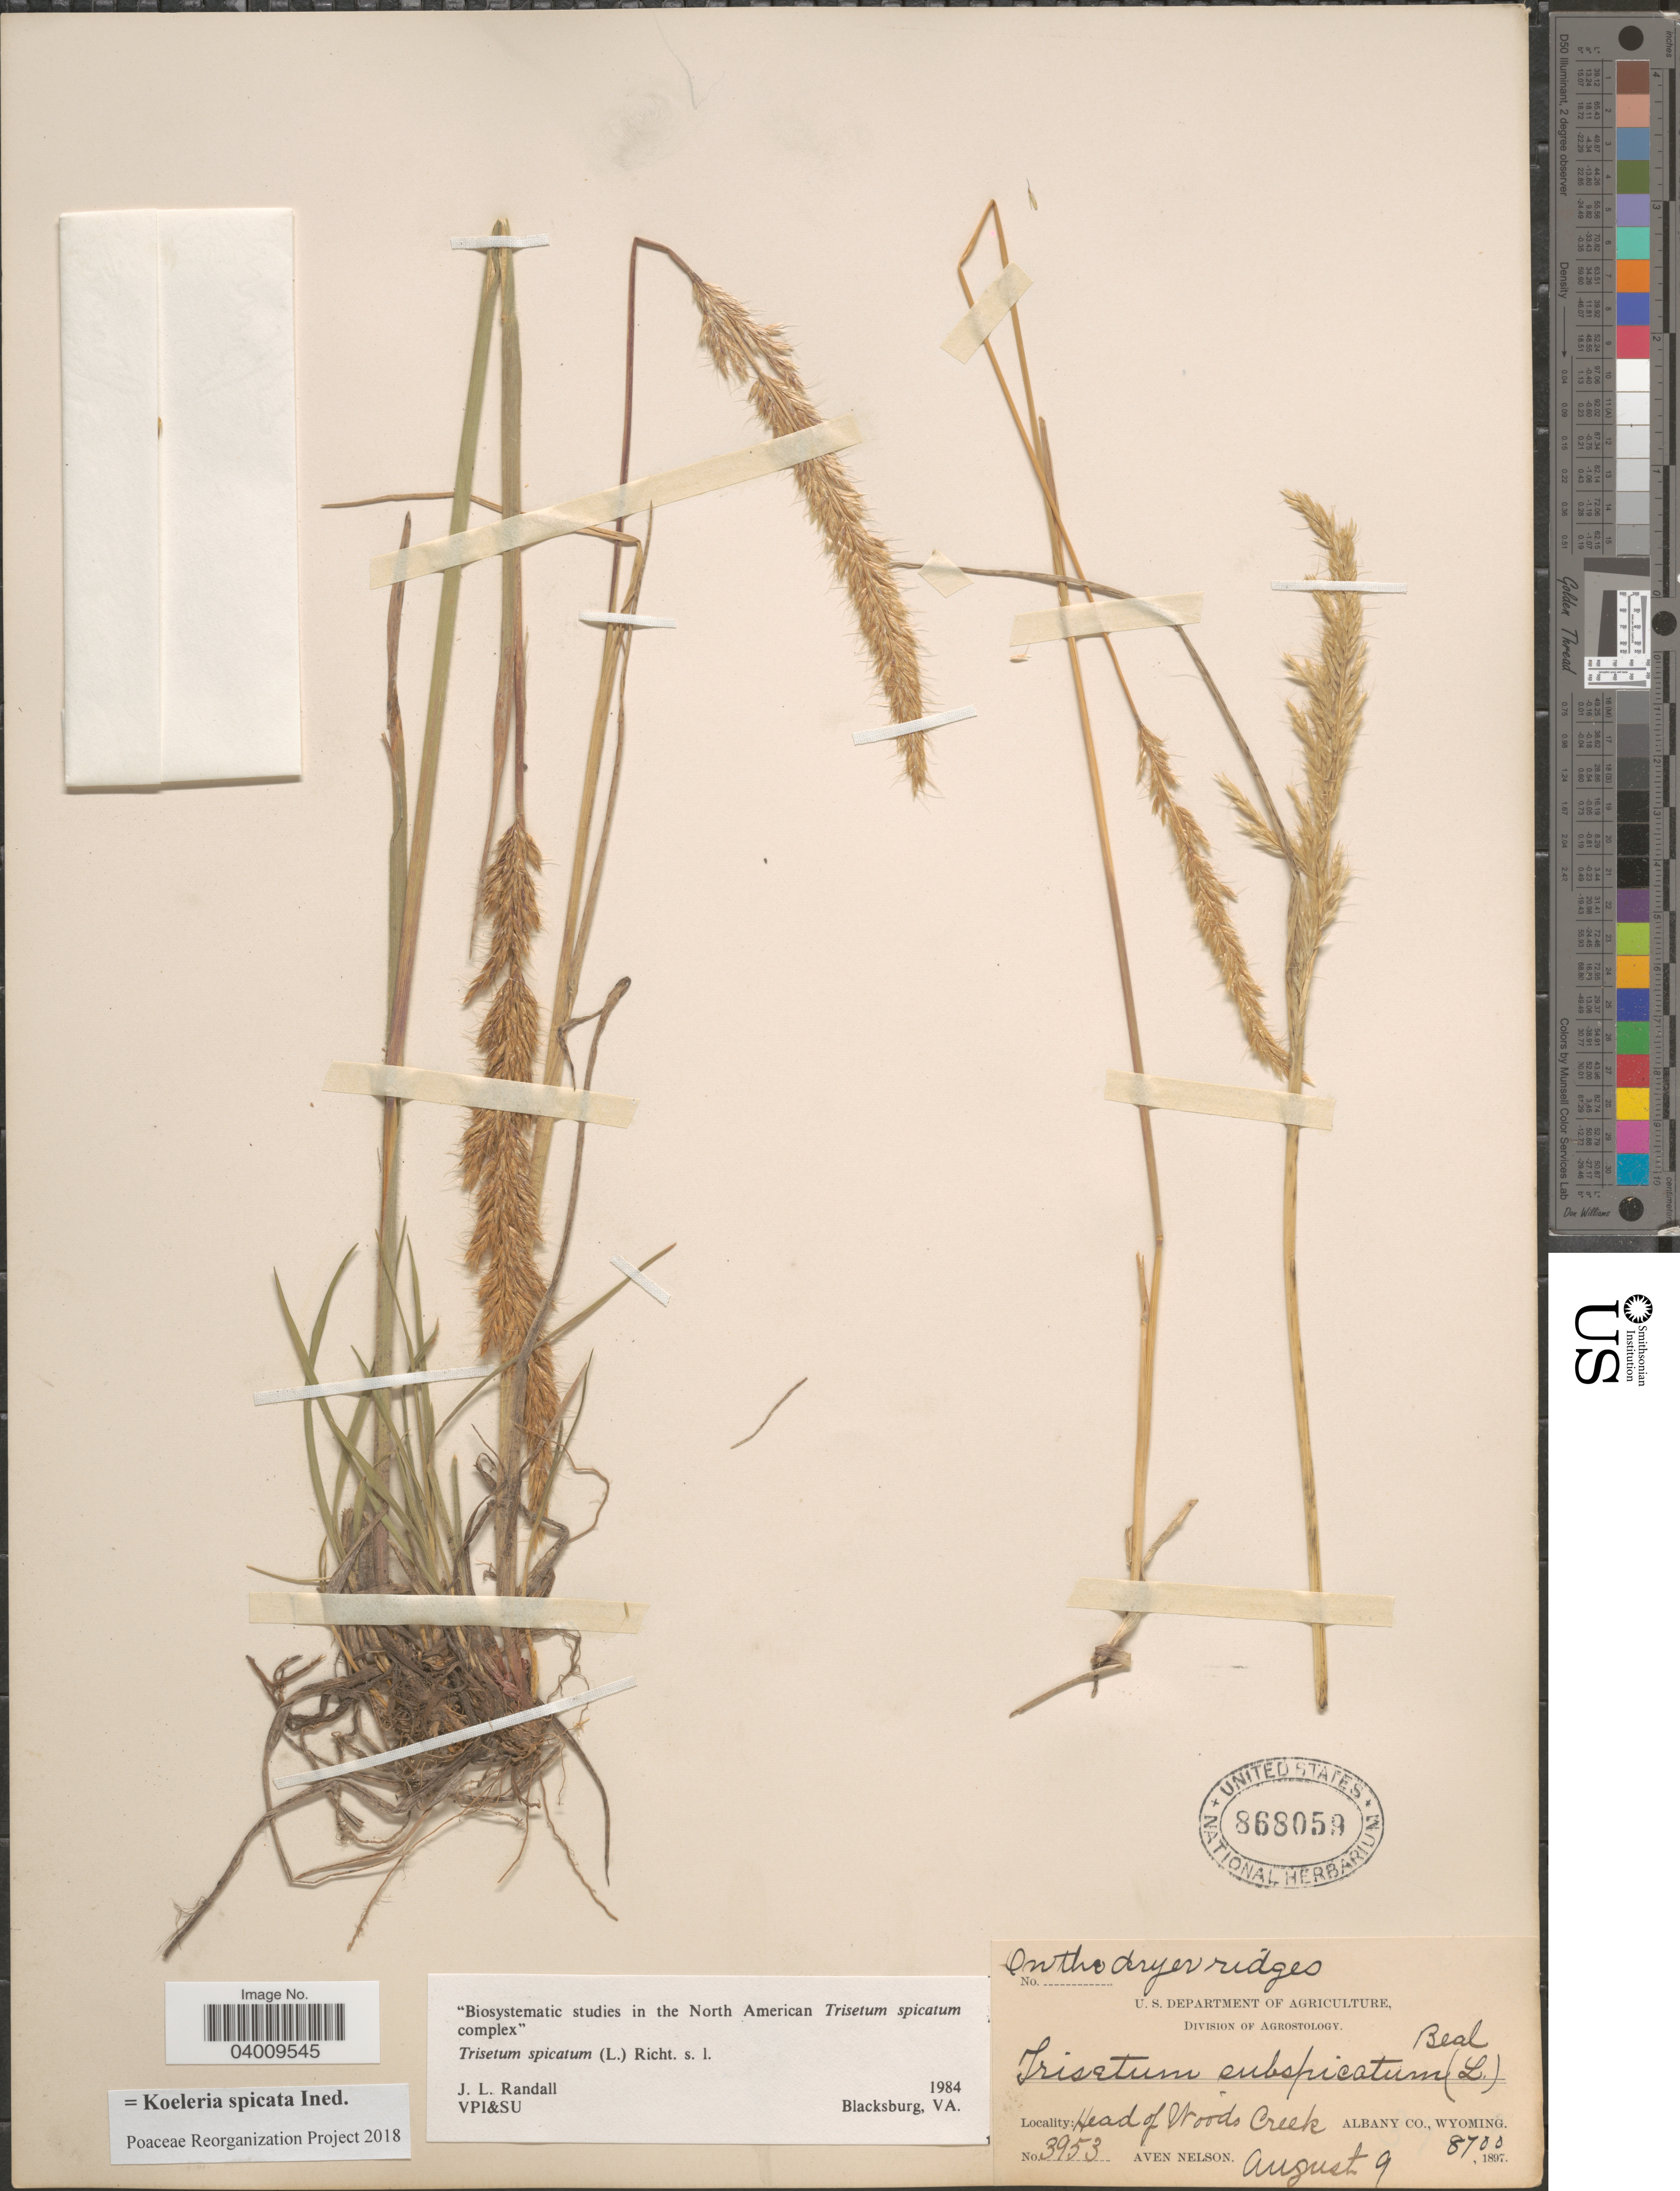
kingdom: Plantae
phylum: Tracheophyta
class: Liliopsida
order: Poales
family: Poaceae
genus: Koeleria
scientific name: Koeleria spicata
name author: (L.) Barberá et al.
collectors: A. Nelson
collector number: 3953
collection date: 1897-08-09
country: United States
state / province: Wyoming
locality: Head of Woods Creek, Albany Co.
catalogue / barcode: US 868059